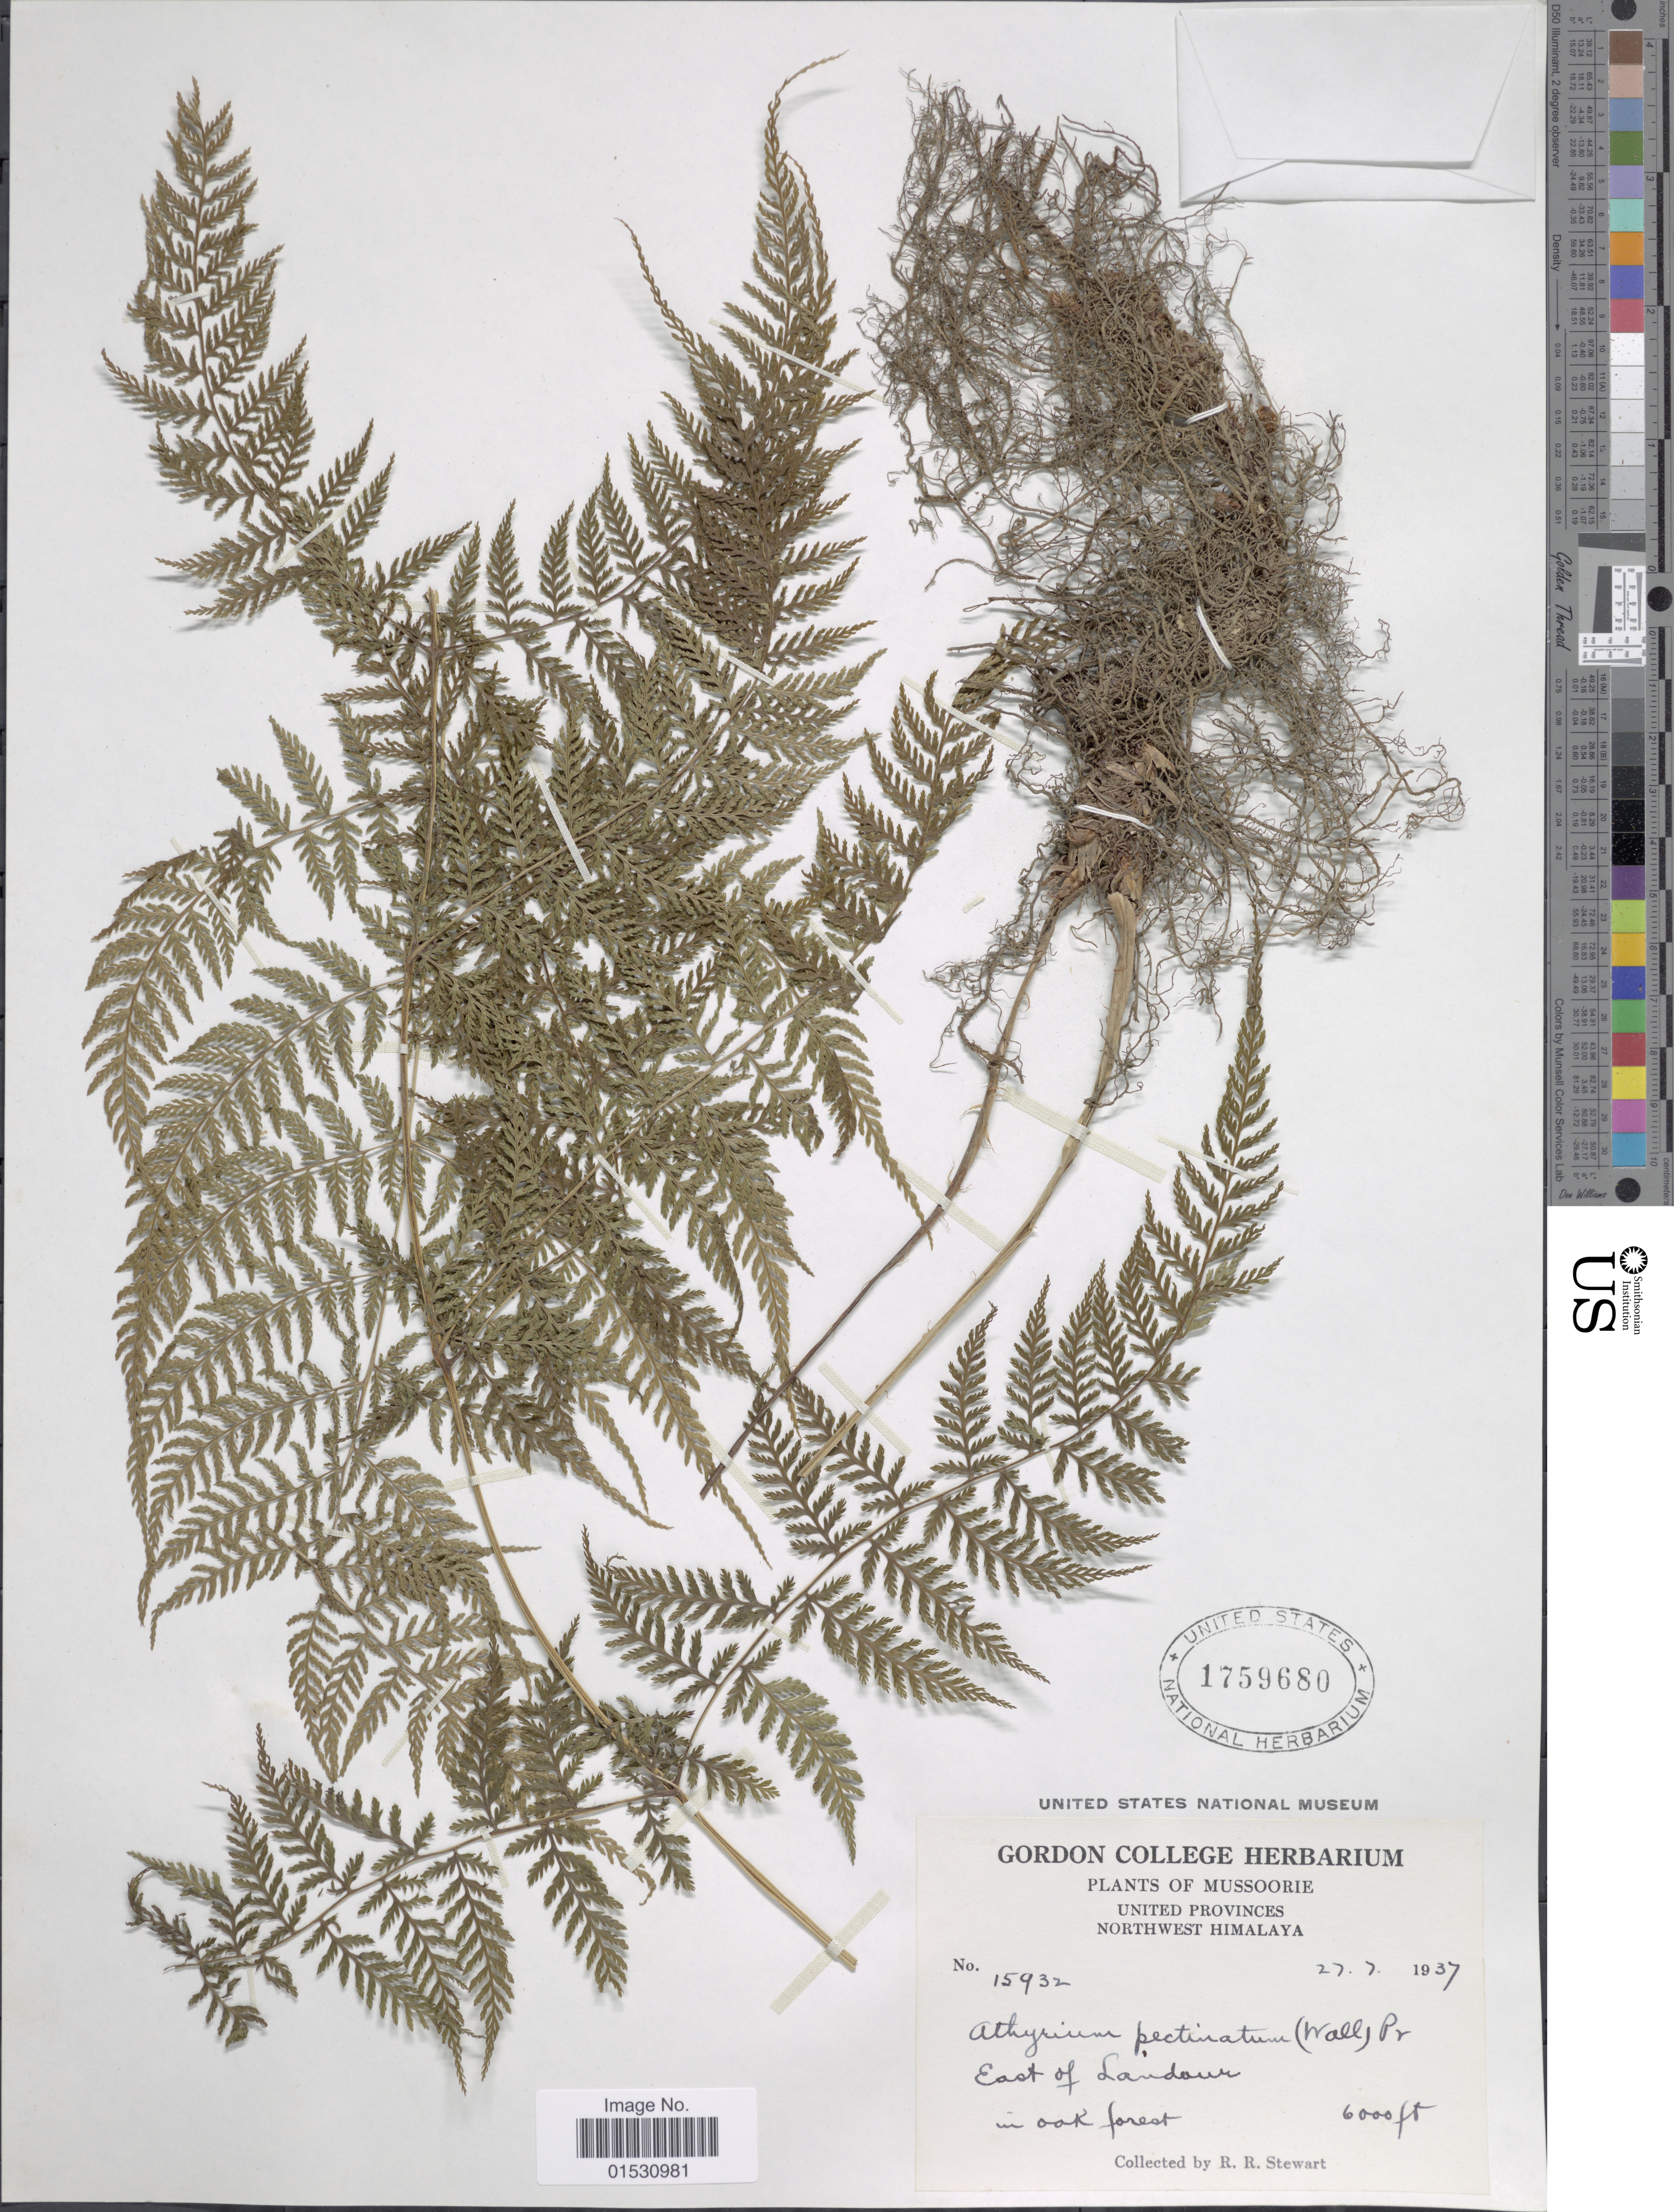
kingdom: Plantae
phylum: Tracheophyta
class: Polypodiopsida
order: Polypodiales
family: Athyriaceae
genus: Athyrium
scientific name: Athyrium pectinatum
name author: (Wall. ex C. Hope) C. Presl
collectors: R. R. Stewart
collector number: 15932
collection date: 1937-07-27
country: India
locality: Mussoorie. United Provinces. Northwest Himalaya. East of Landaur.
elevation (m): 1829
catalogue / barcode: US 1759680